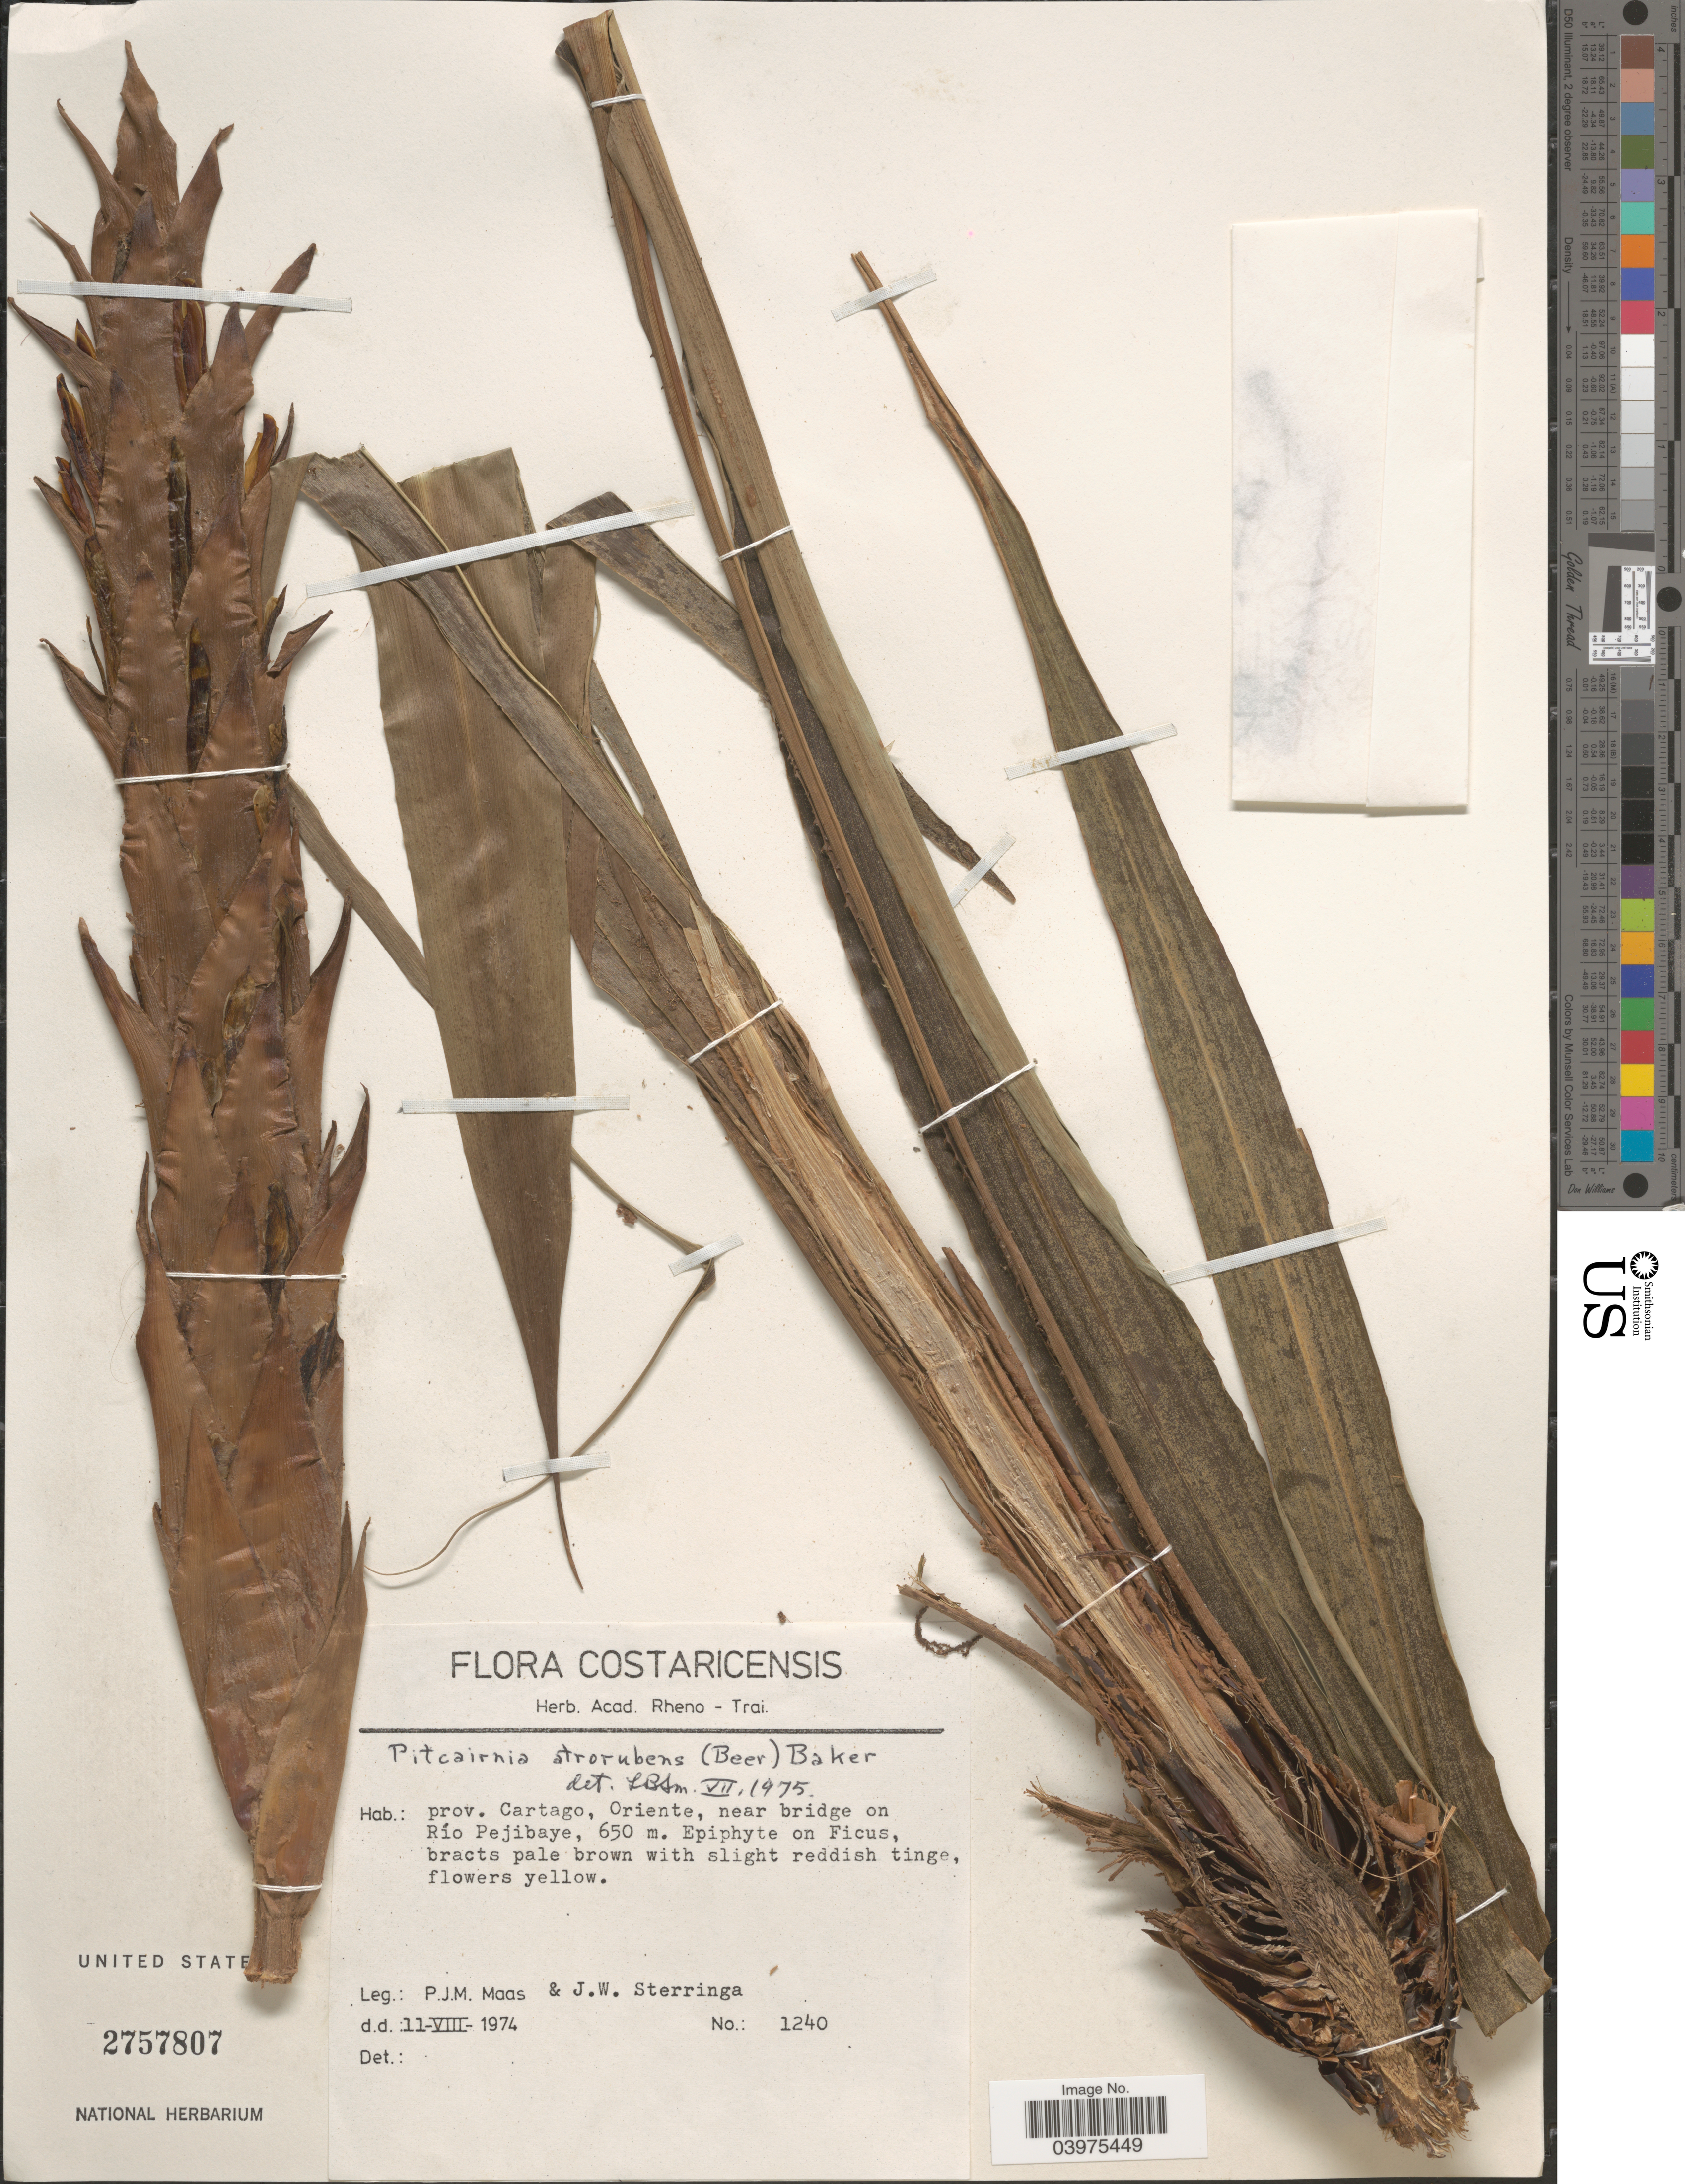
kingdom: Plantae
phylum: Tracheophyta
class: Liliopsida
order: Poales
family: Bromeliaceae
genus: Pitcairnia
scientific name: Pitcairnia atrorubens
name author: (Beer) Baker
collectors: P. Maas & J. Sterringa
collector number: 1240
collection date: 1974-08-11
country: Costa Rica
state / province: Cartago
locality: Oriente, near bridge on Río Pejibaye.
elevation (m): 650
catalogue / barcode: US 2757807